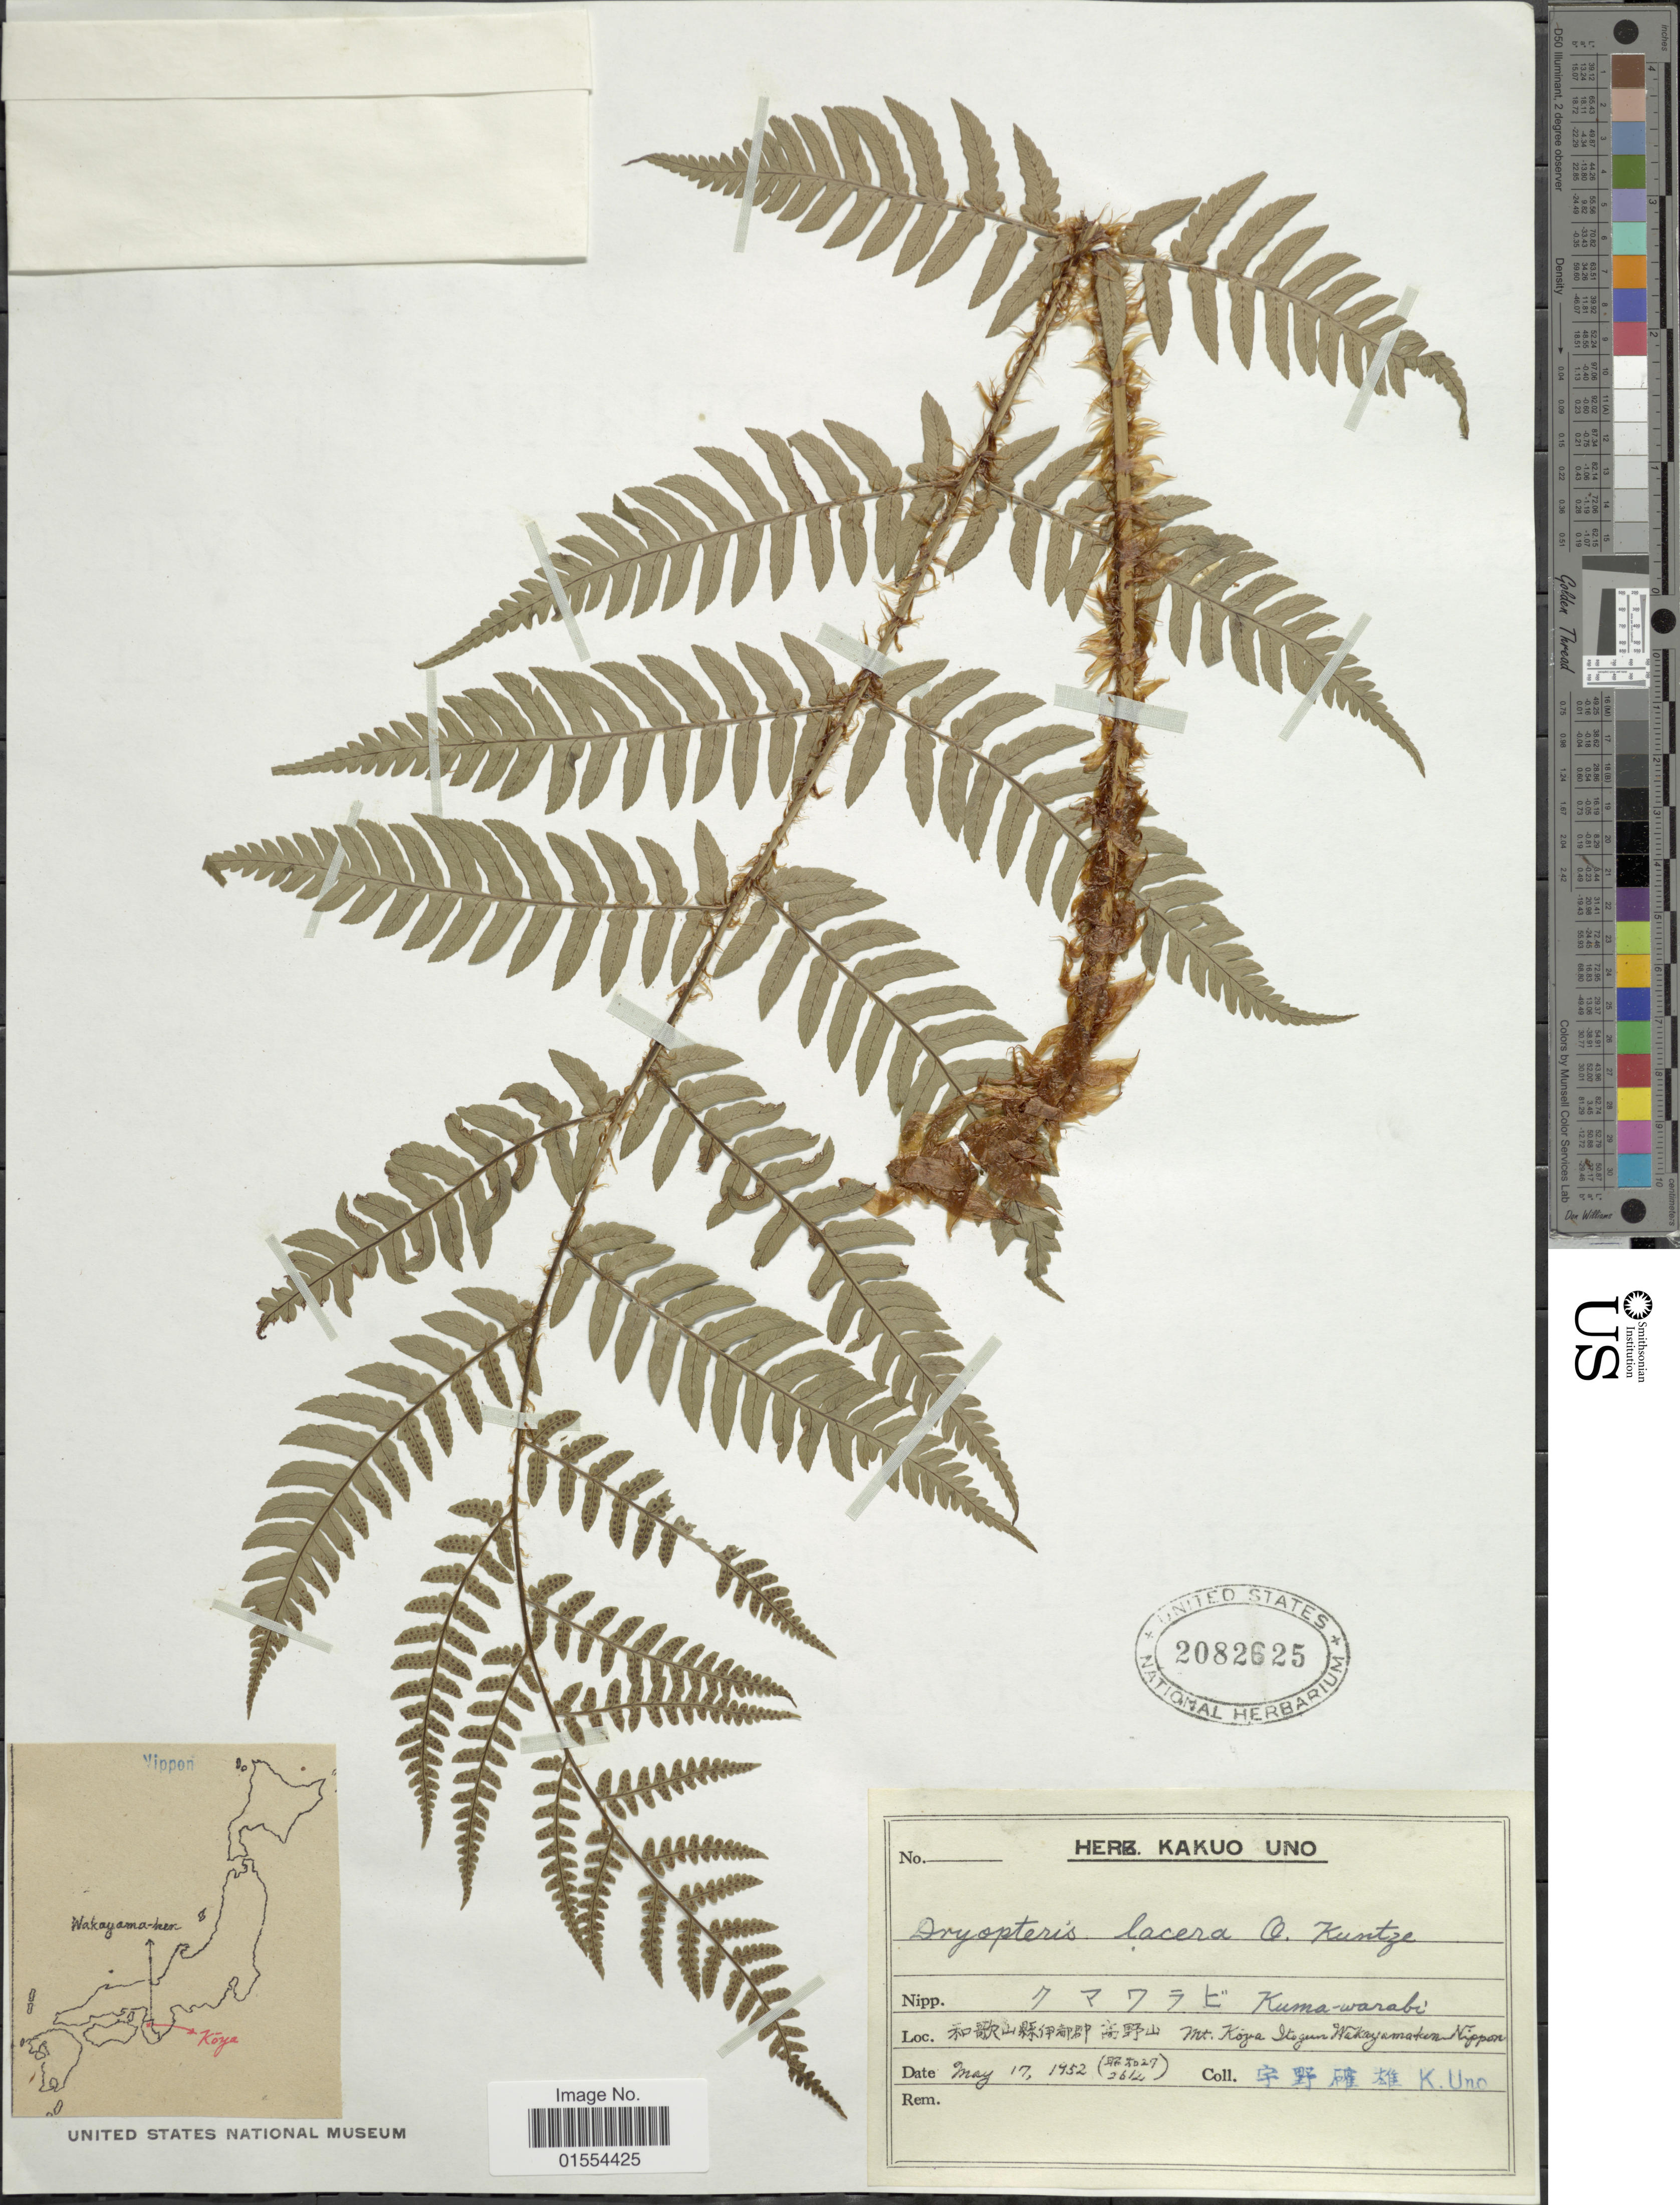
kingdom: Plantae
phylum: Tracheophyta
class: Polypodiopsida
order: Polypodiales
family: Dryopteridaceae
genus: Dryopteris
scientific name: Dryopteris lacera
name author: (Thunb.) Kuntze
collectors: K. Uno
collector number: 2612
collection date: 1952-05-17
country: Japan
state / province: Wakayama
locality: Mt. Koya Istogun Wakayama -ken Nippon.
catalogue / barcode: US 2082625